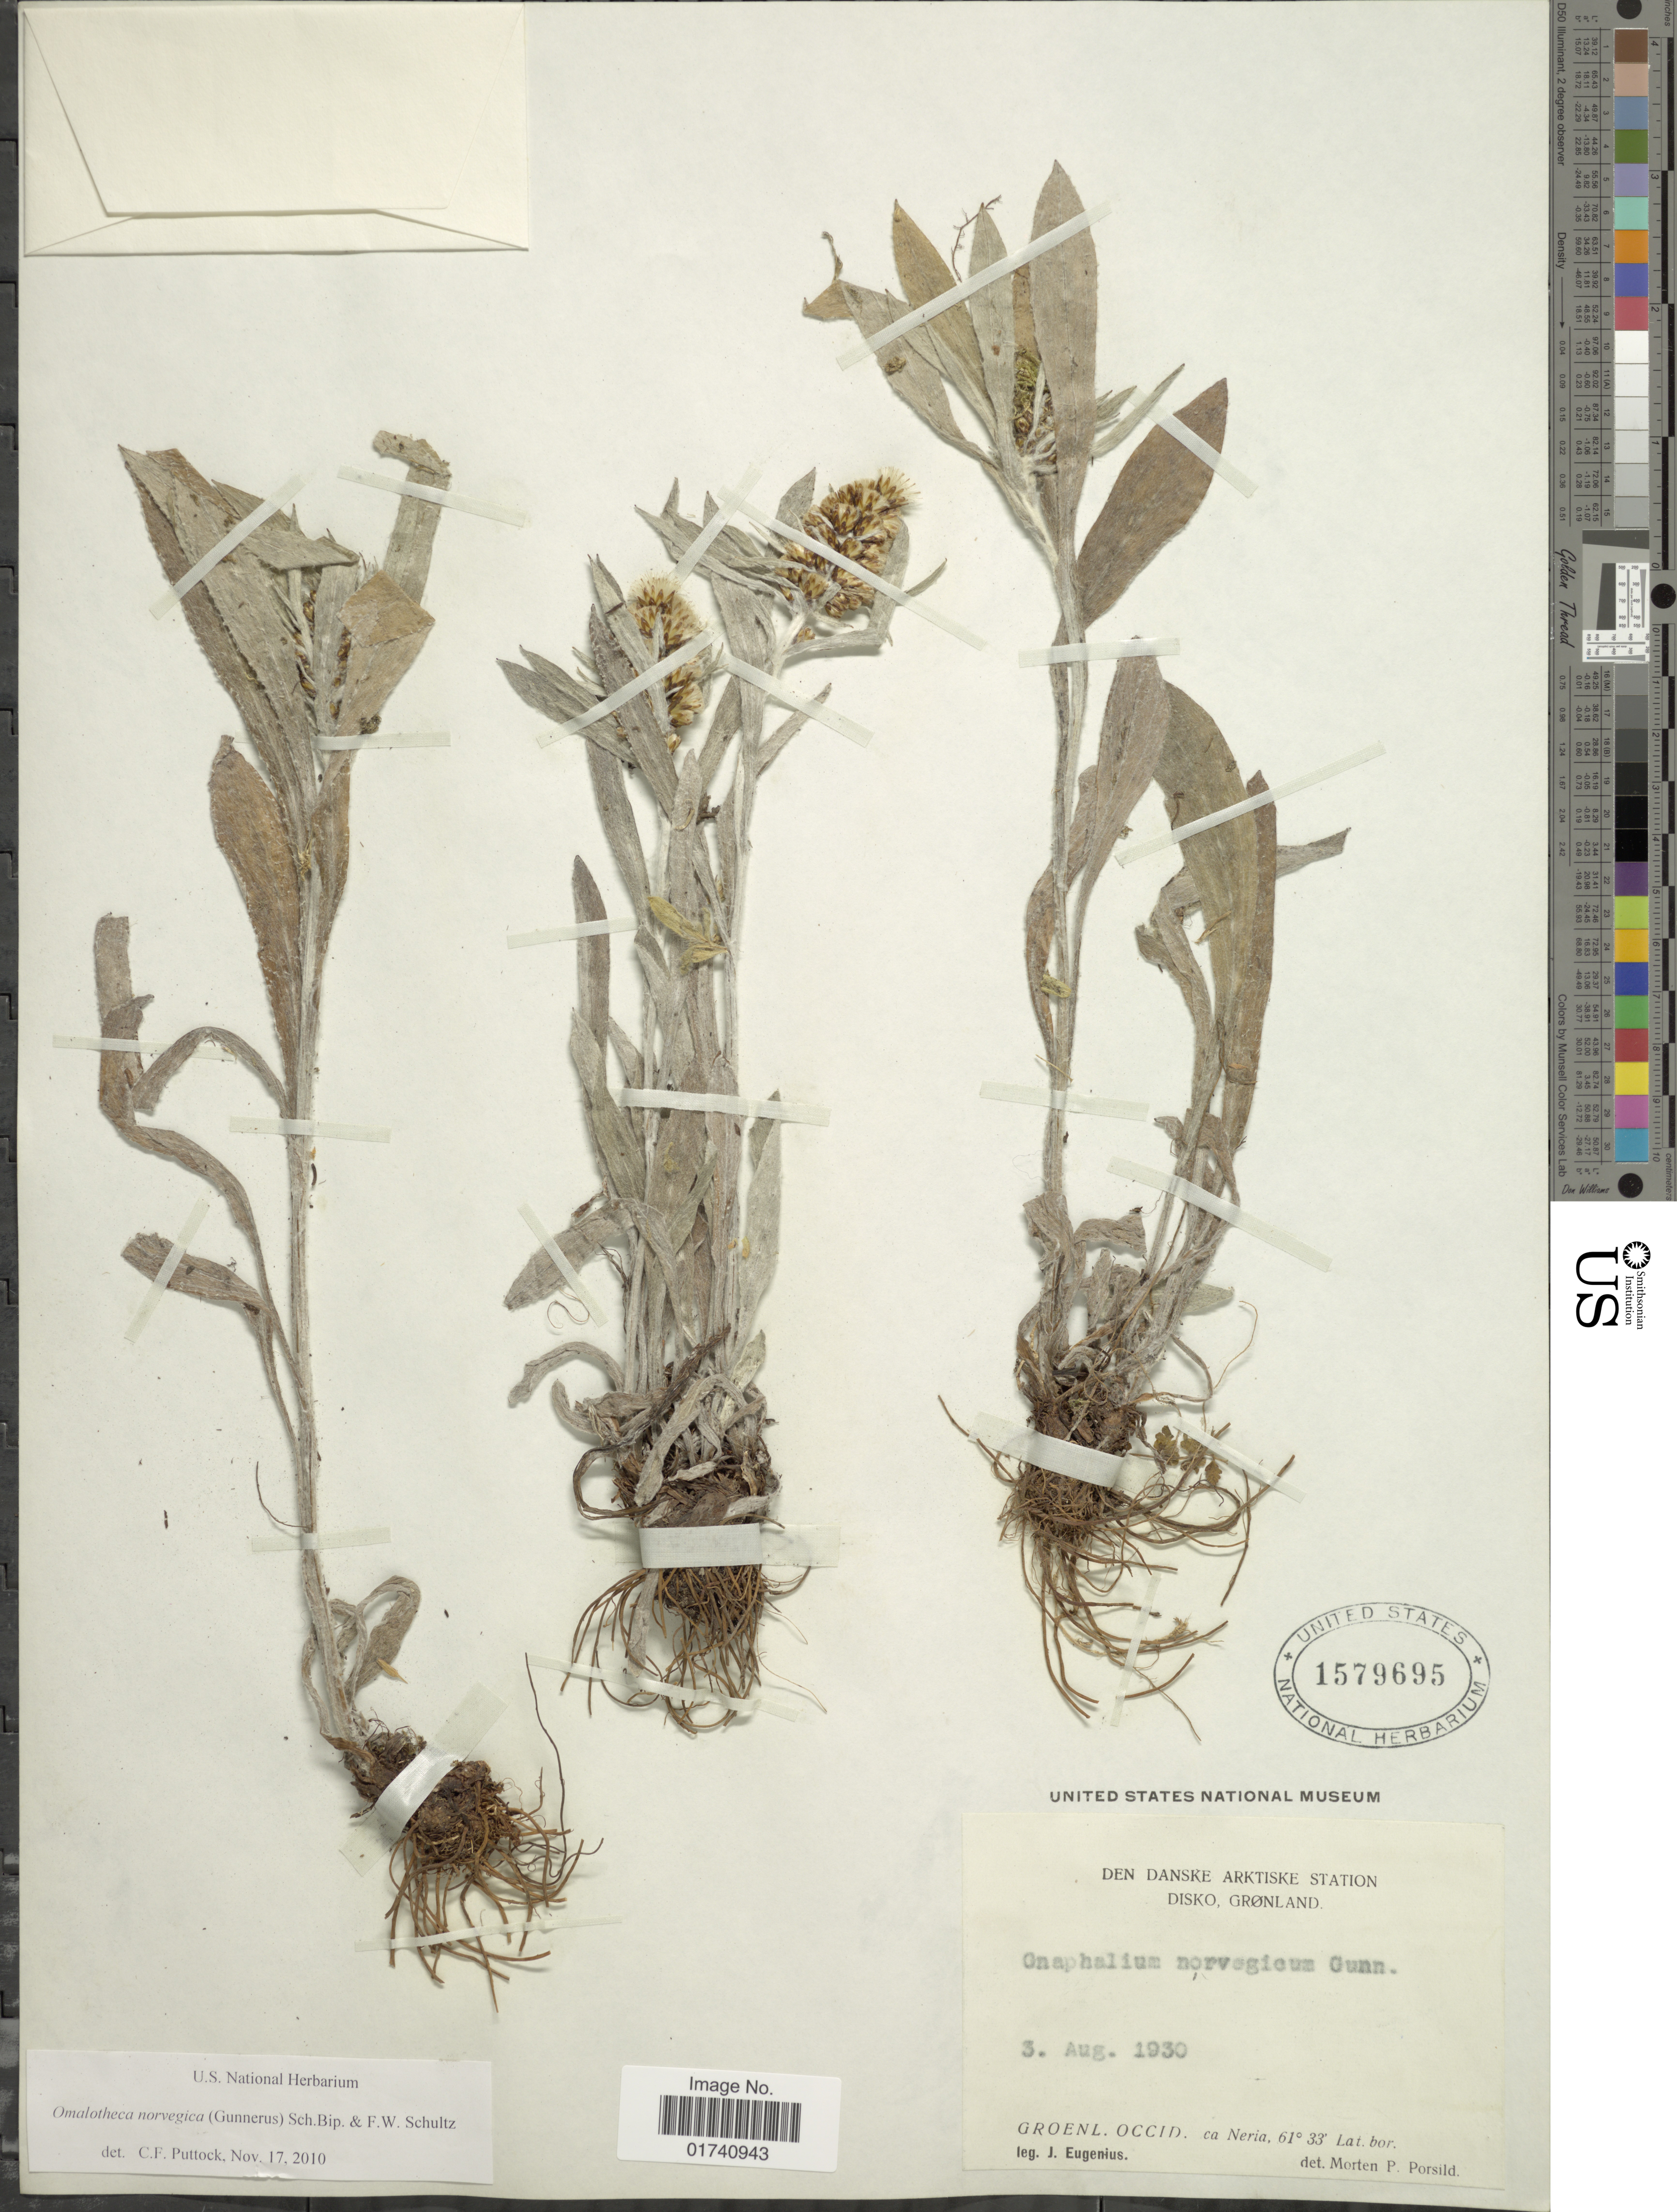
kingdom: Plantae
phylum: Tracheophyta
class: Magnoliopsida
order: Asterales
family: Asteraceae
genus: Omalotheca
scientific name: Omalotheca norvegica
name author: (Gunnerus) Sch. Bip. & F.W. Schultz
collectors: J. Eugenius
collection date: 1930-08-03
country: Greenland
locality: Groenl. Occid. ca. Nerida.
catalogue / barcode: US 1579695